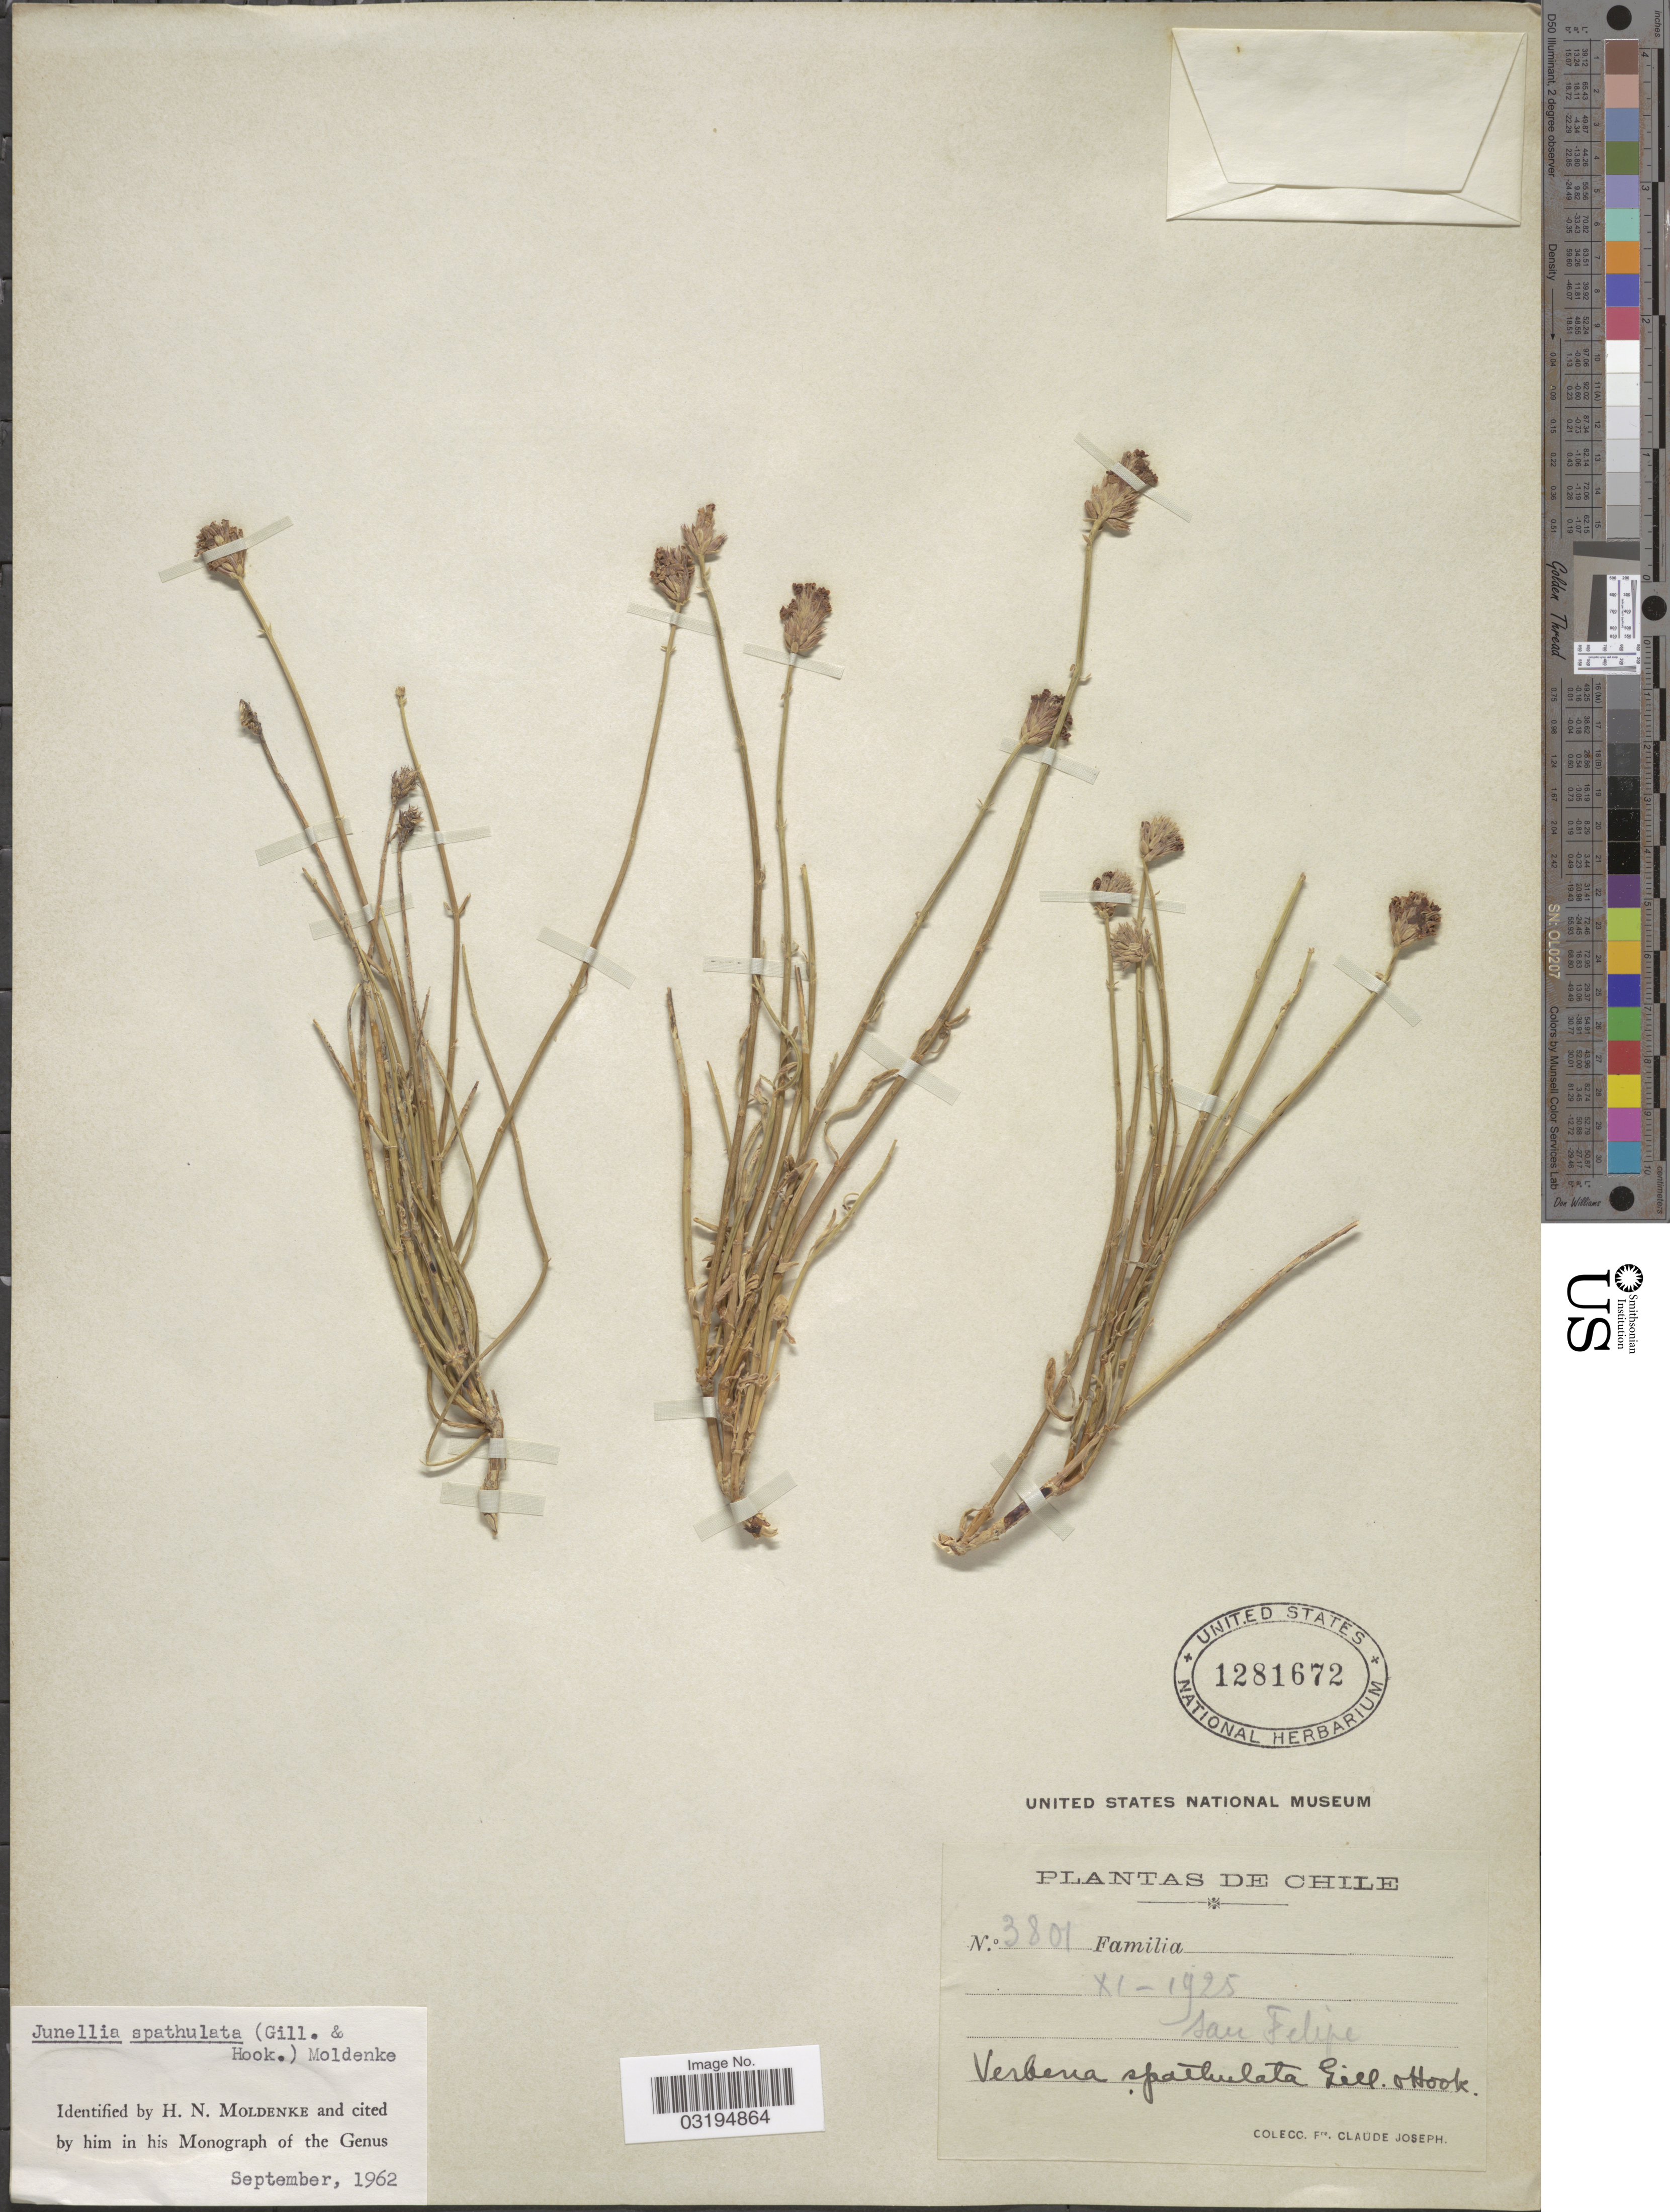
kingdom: Plantae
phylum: Tracheophyta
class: Magnoliopsida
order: Lamiales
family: Verbenaceae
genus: Junellia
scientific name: Junellia spathulata var. spathulata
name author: (Gillies & Hook.) Moldenke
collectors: Bro. Claude-Joseph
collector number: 3801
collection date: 1925-11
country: Chile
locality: San Felipe.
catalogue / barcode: US 1281672